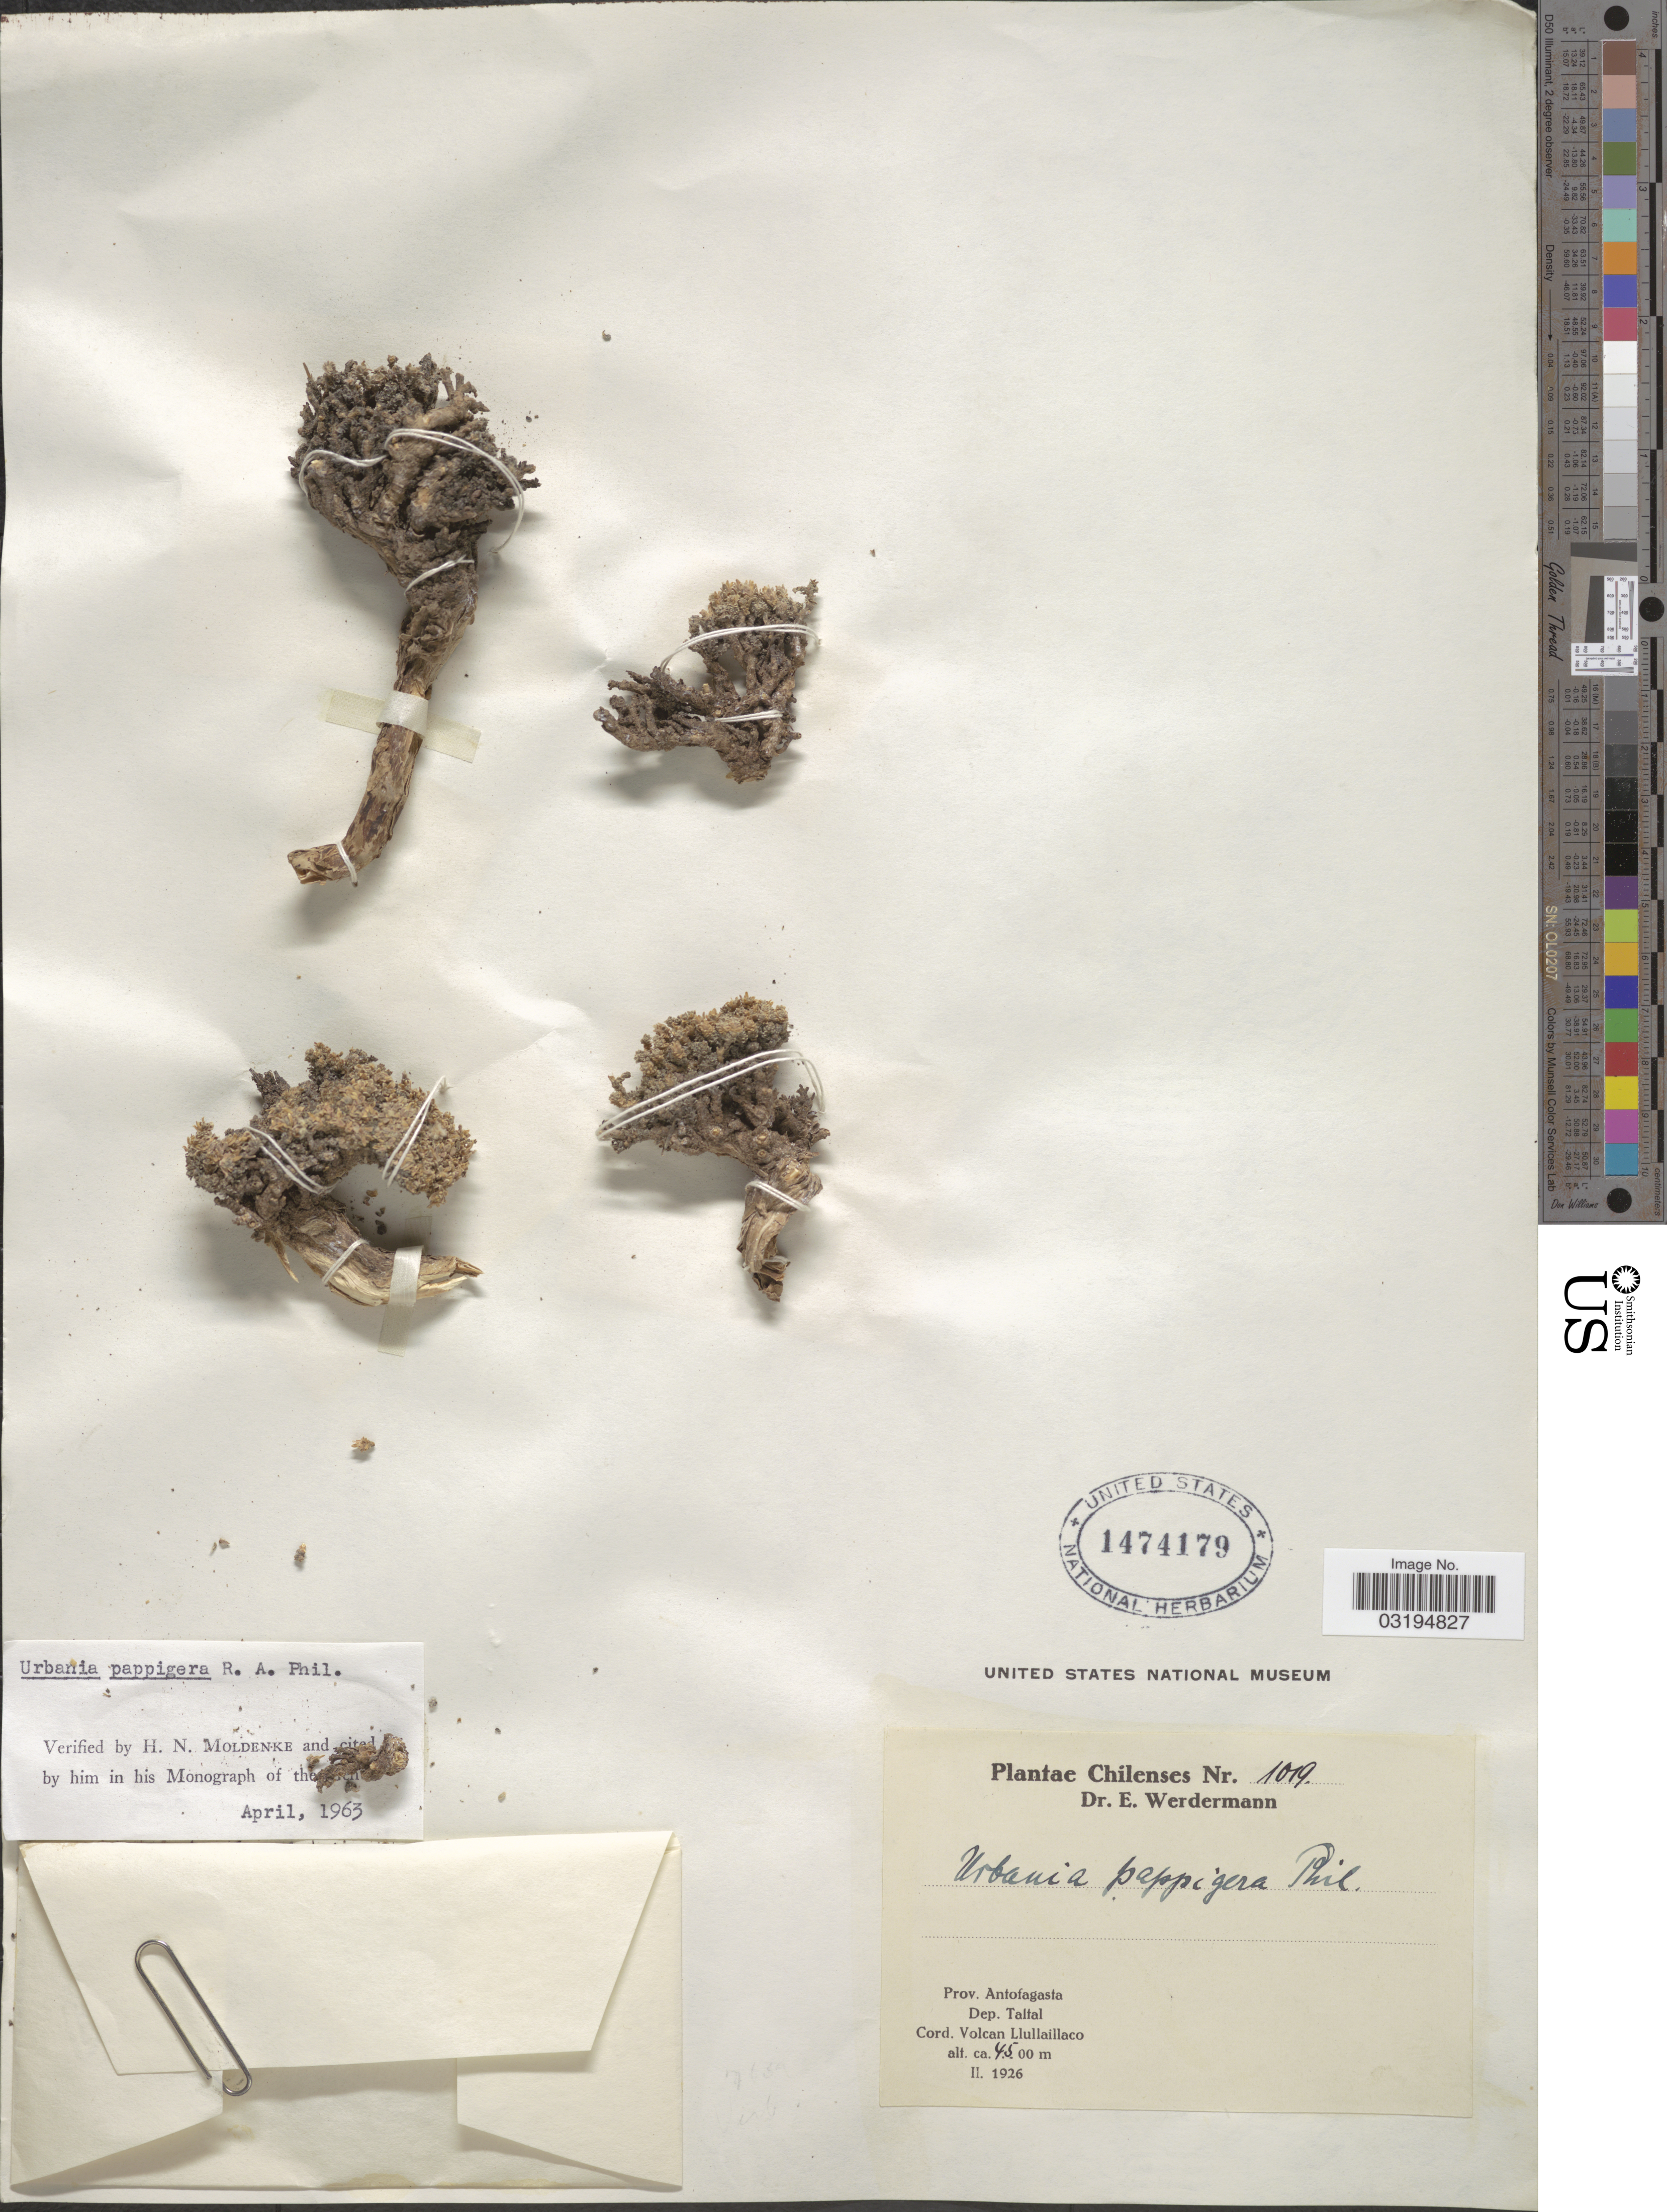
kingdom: Plantae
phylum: Tracheophyta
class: Magnoliopsida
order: Lamiales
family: Verbenaceae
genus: Junellia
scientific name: Junellia pappigera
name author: (Phil.) N. O'Leary & P. Peralta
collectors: E. Wedermann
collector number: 1019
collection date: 1926-02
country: Chile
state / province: Antofagasta (II)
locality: Dep. Taltal. Cord. Volcan Llullaillaco.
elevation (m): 4500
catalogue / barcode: US 1474179